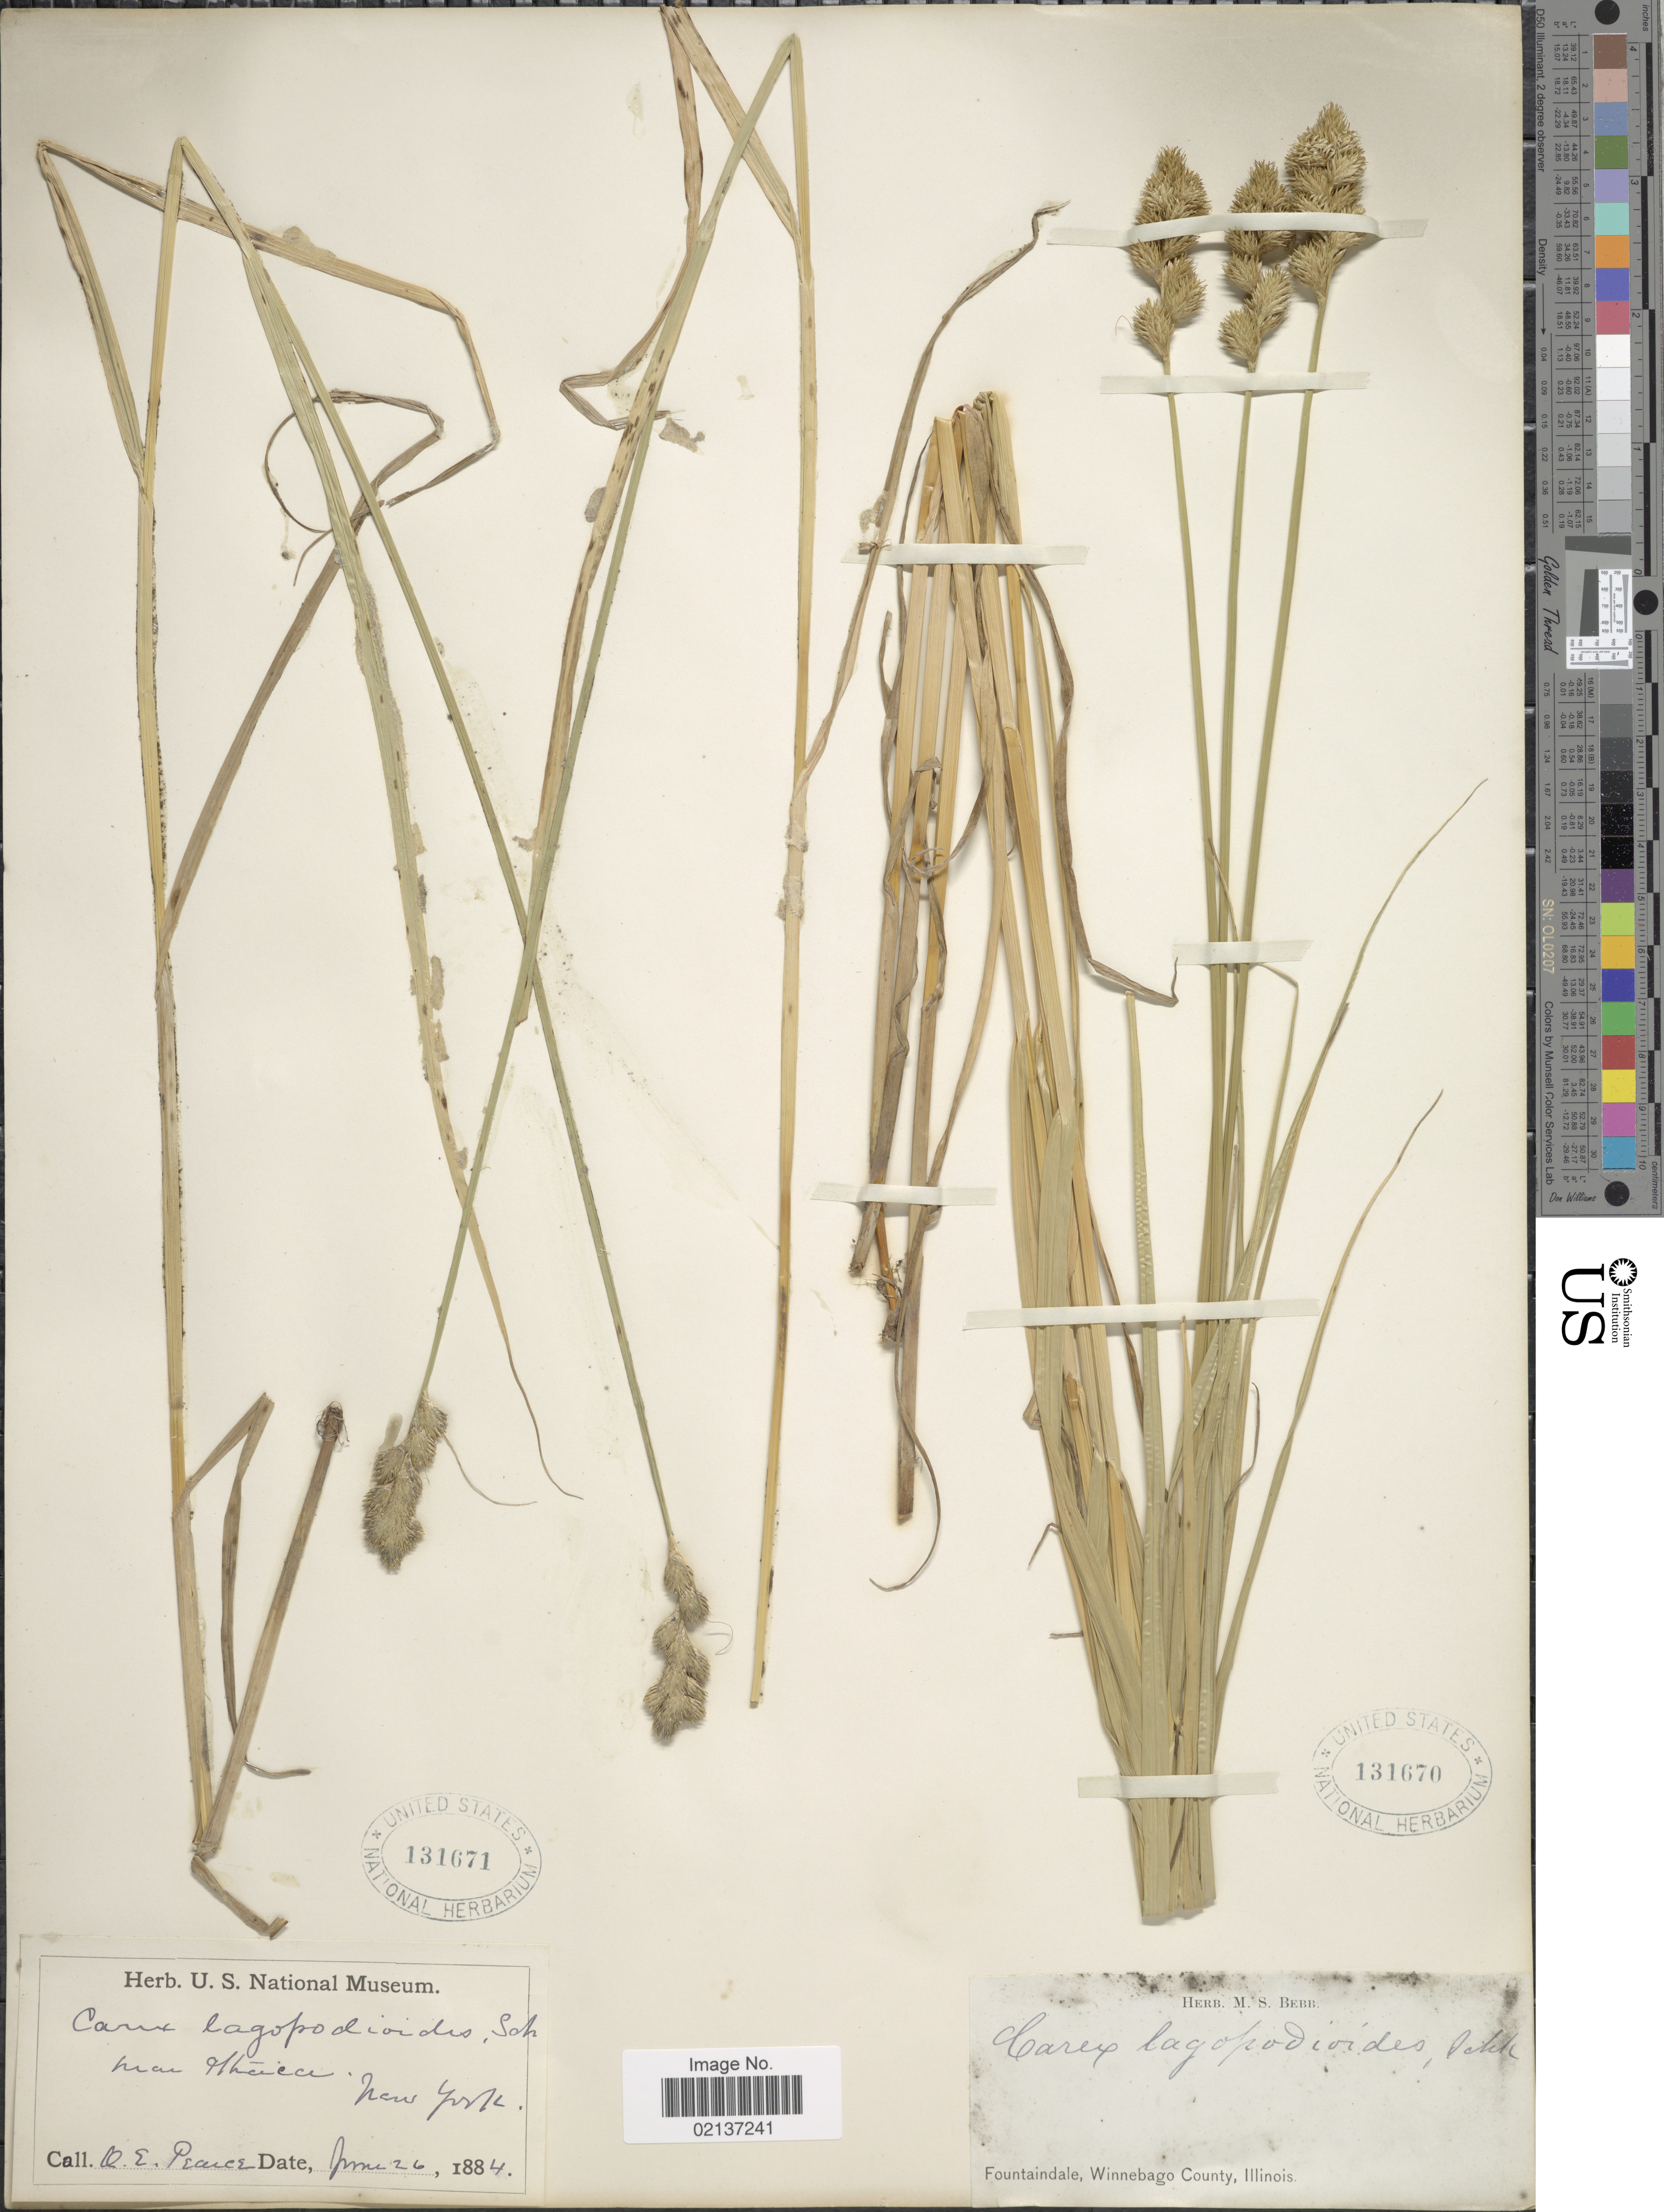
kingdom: Plantae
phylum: Tracheophyta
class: Liliopsida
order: Poales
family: Cyperaceae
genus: Carex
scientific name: Carex tribuloides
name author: Wahlenb.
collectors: O. E. Pearce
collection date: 1884-06-26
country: United States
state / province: New York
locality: Near Ithaca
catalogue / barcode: US 131671-2